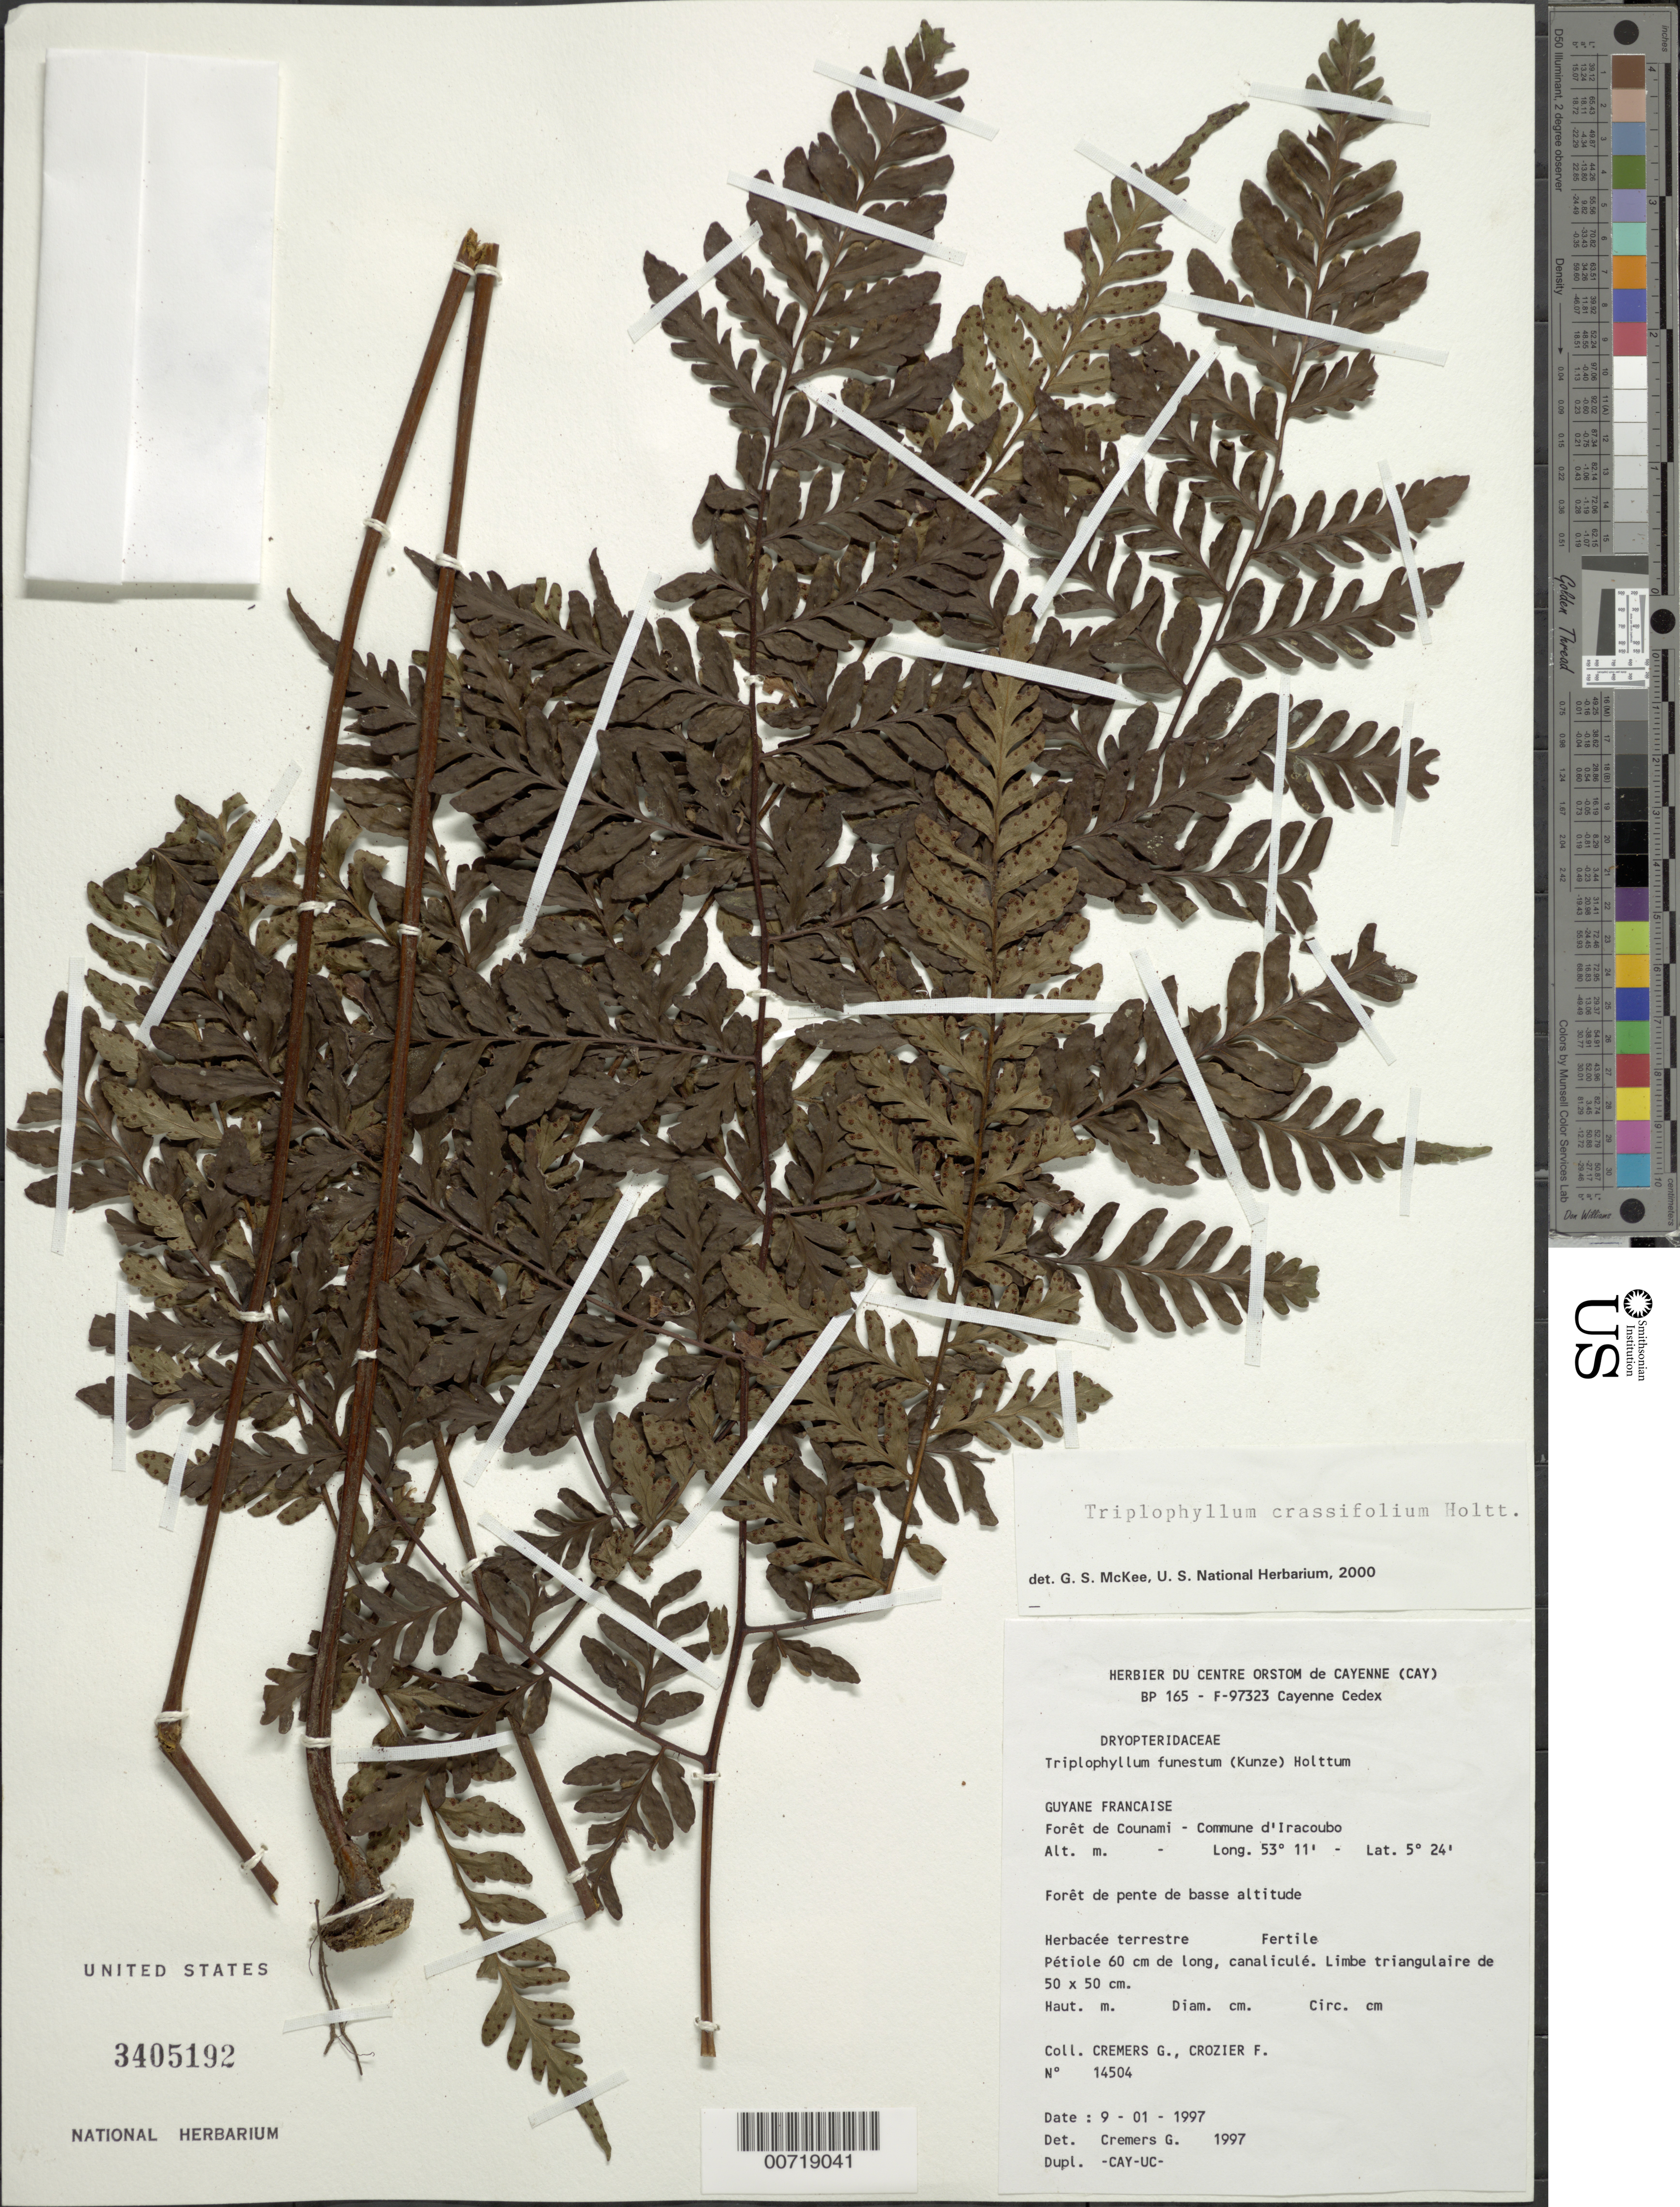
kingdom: Plantae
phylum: Tracheophyta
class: Polypodiopsida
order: Polypodiales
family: Tectariaceae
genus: Triplophyllum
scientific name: Triplophyllum crassifolium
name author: Holttum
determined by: McKee, G. S., (US), NMNH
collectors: G. Cremers & F. Crozier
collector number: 14504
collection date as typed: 9-Jan-97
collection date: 1997-01-09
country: French Guiana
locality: Commune d'Iracoubo, forêt de Counami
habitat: Low slope forest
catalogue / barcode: US 3405192